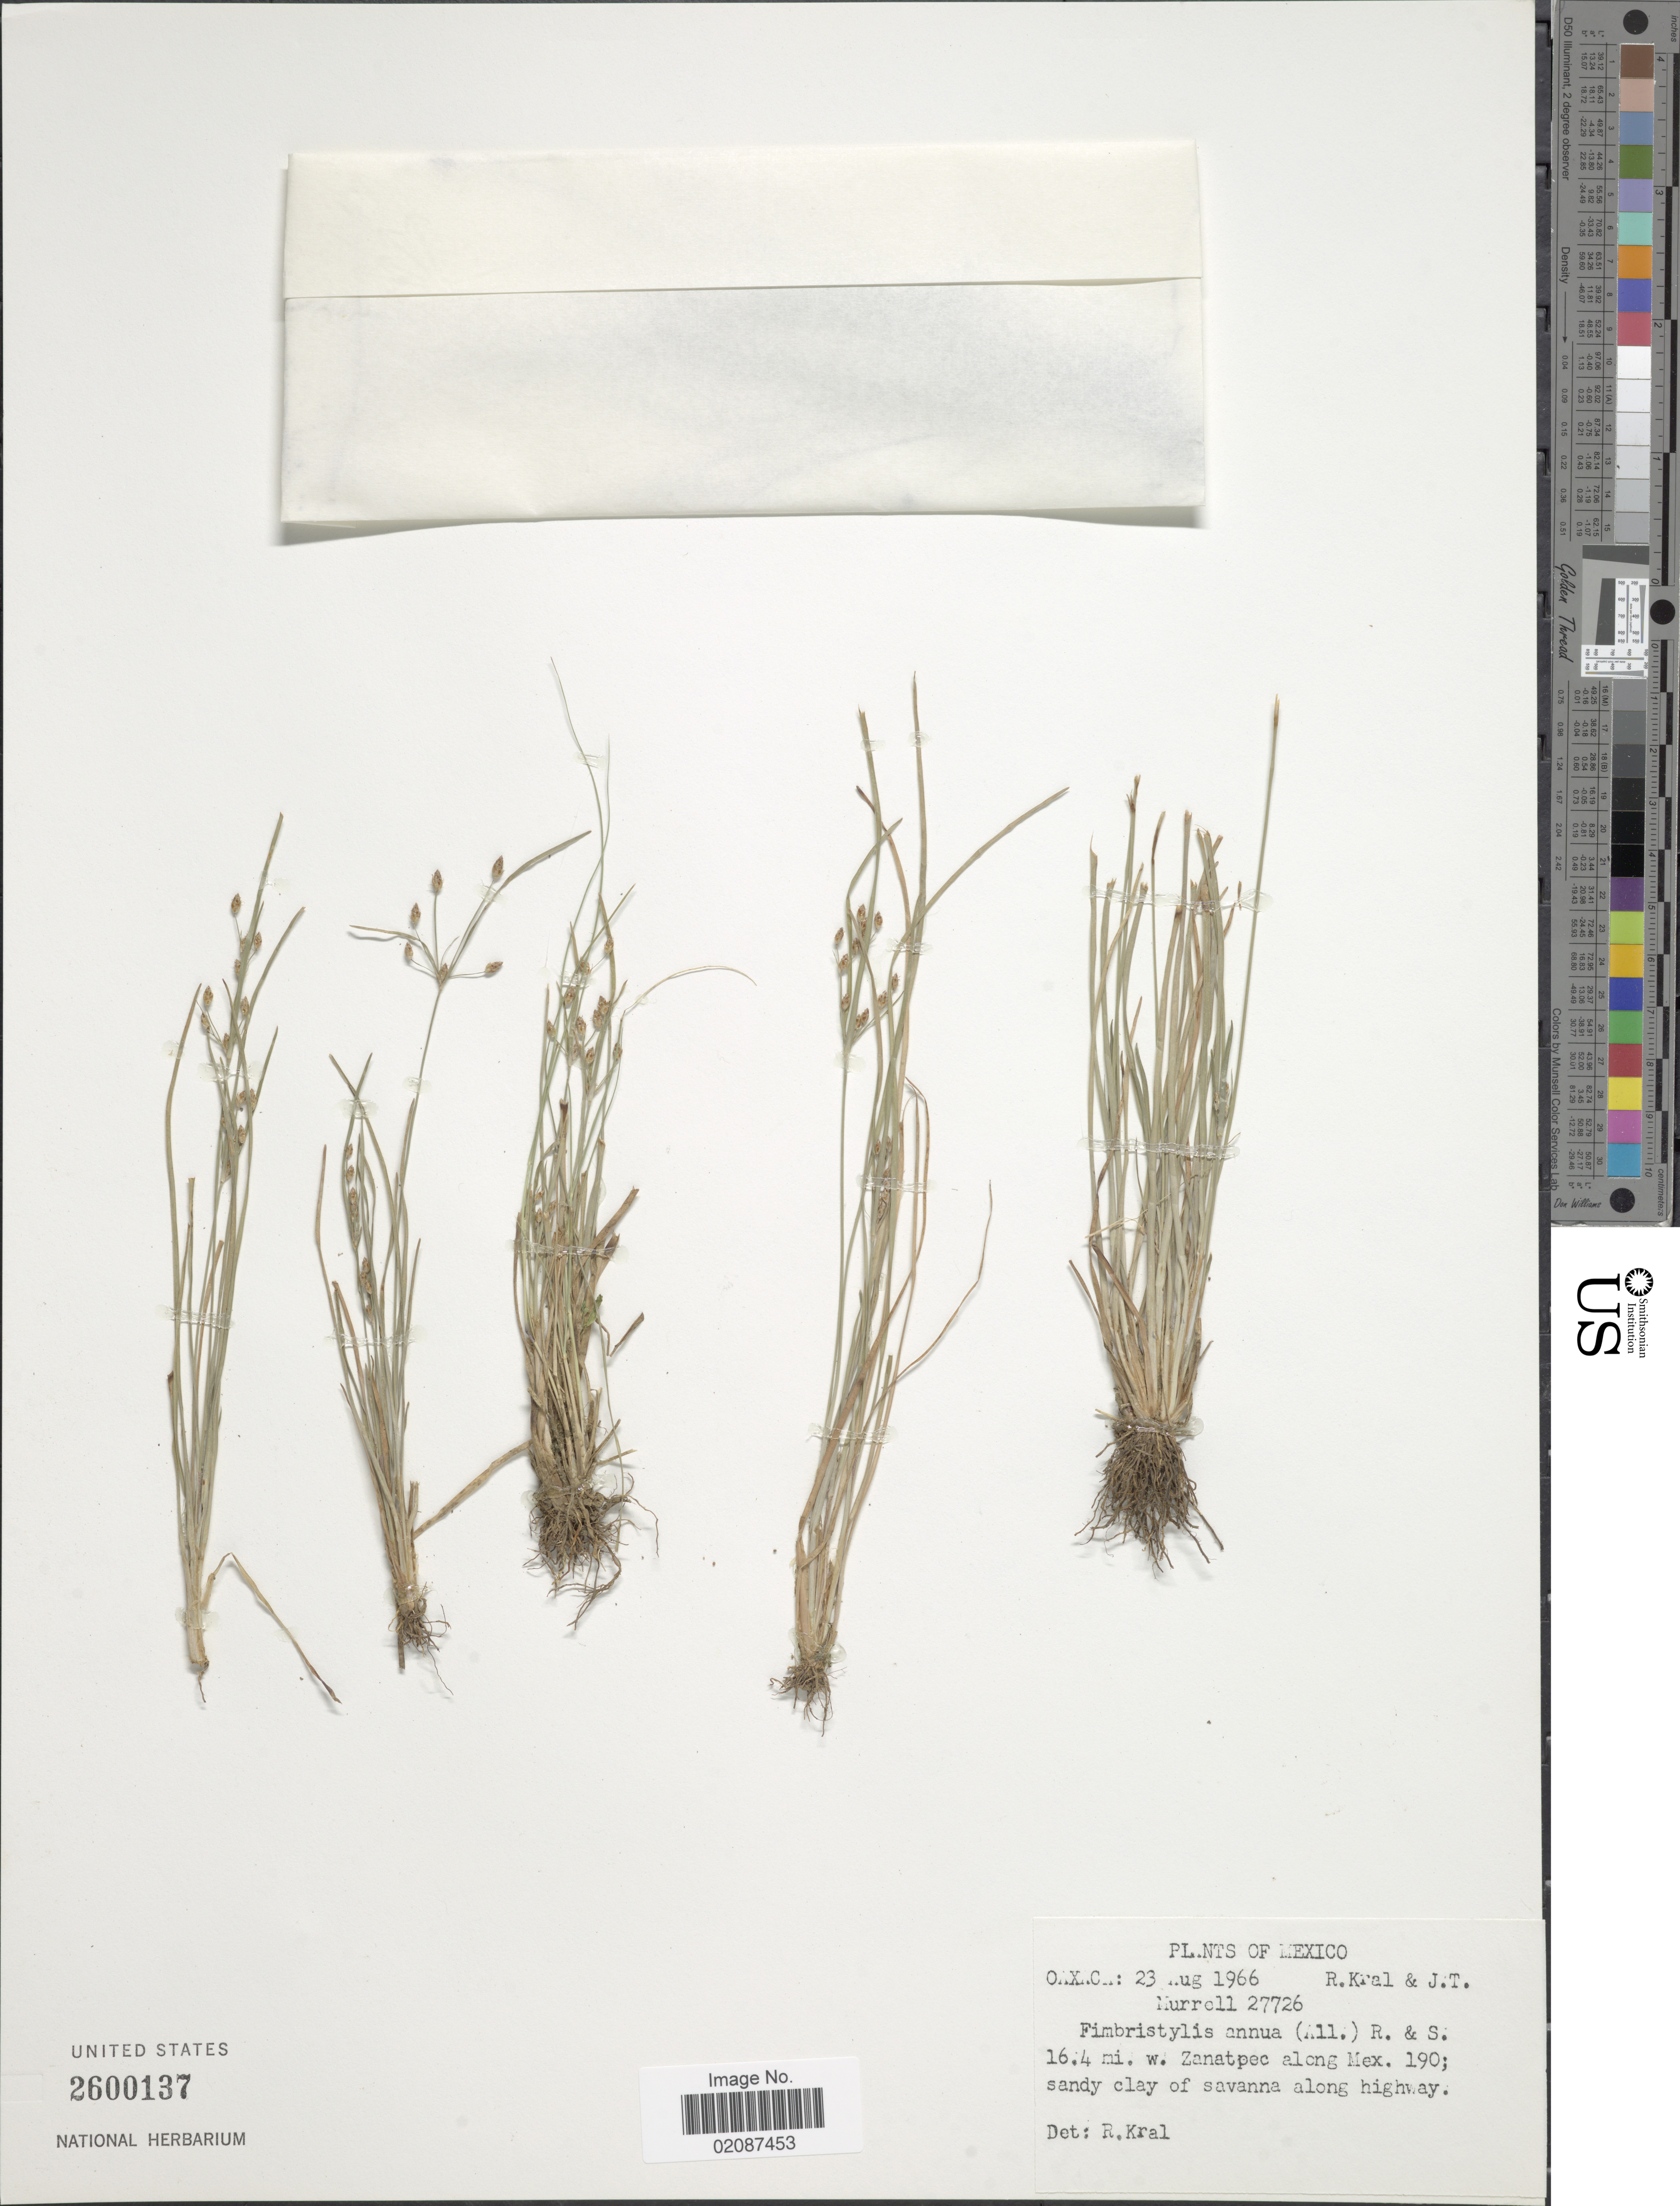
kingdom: Plantae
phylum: Tracheophyta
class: Liliopsida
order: Poales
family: Cyperaceae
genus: Fimbristylis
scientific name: Fimbristylis annua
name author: (All.) Roem. & Schult.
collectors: R. Kral & J. Murrell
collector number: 27726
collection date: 1966-08-23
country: Mexico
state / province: Oaxaca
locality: Oaxaca, 16.4 mi. w. Zanatpec alomg Mex 190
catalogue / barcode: US 2600137